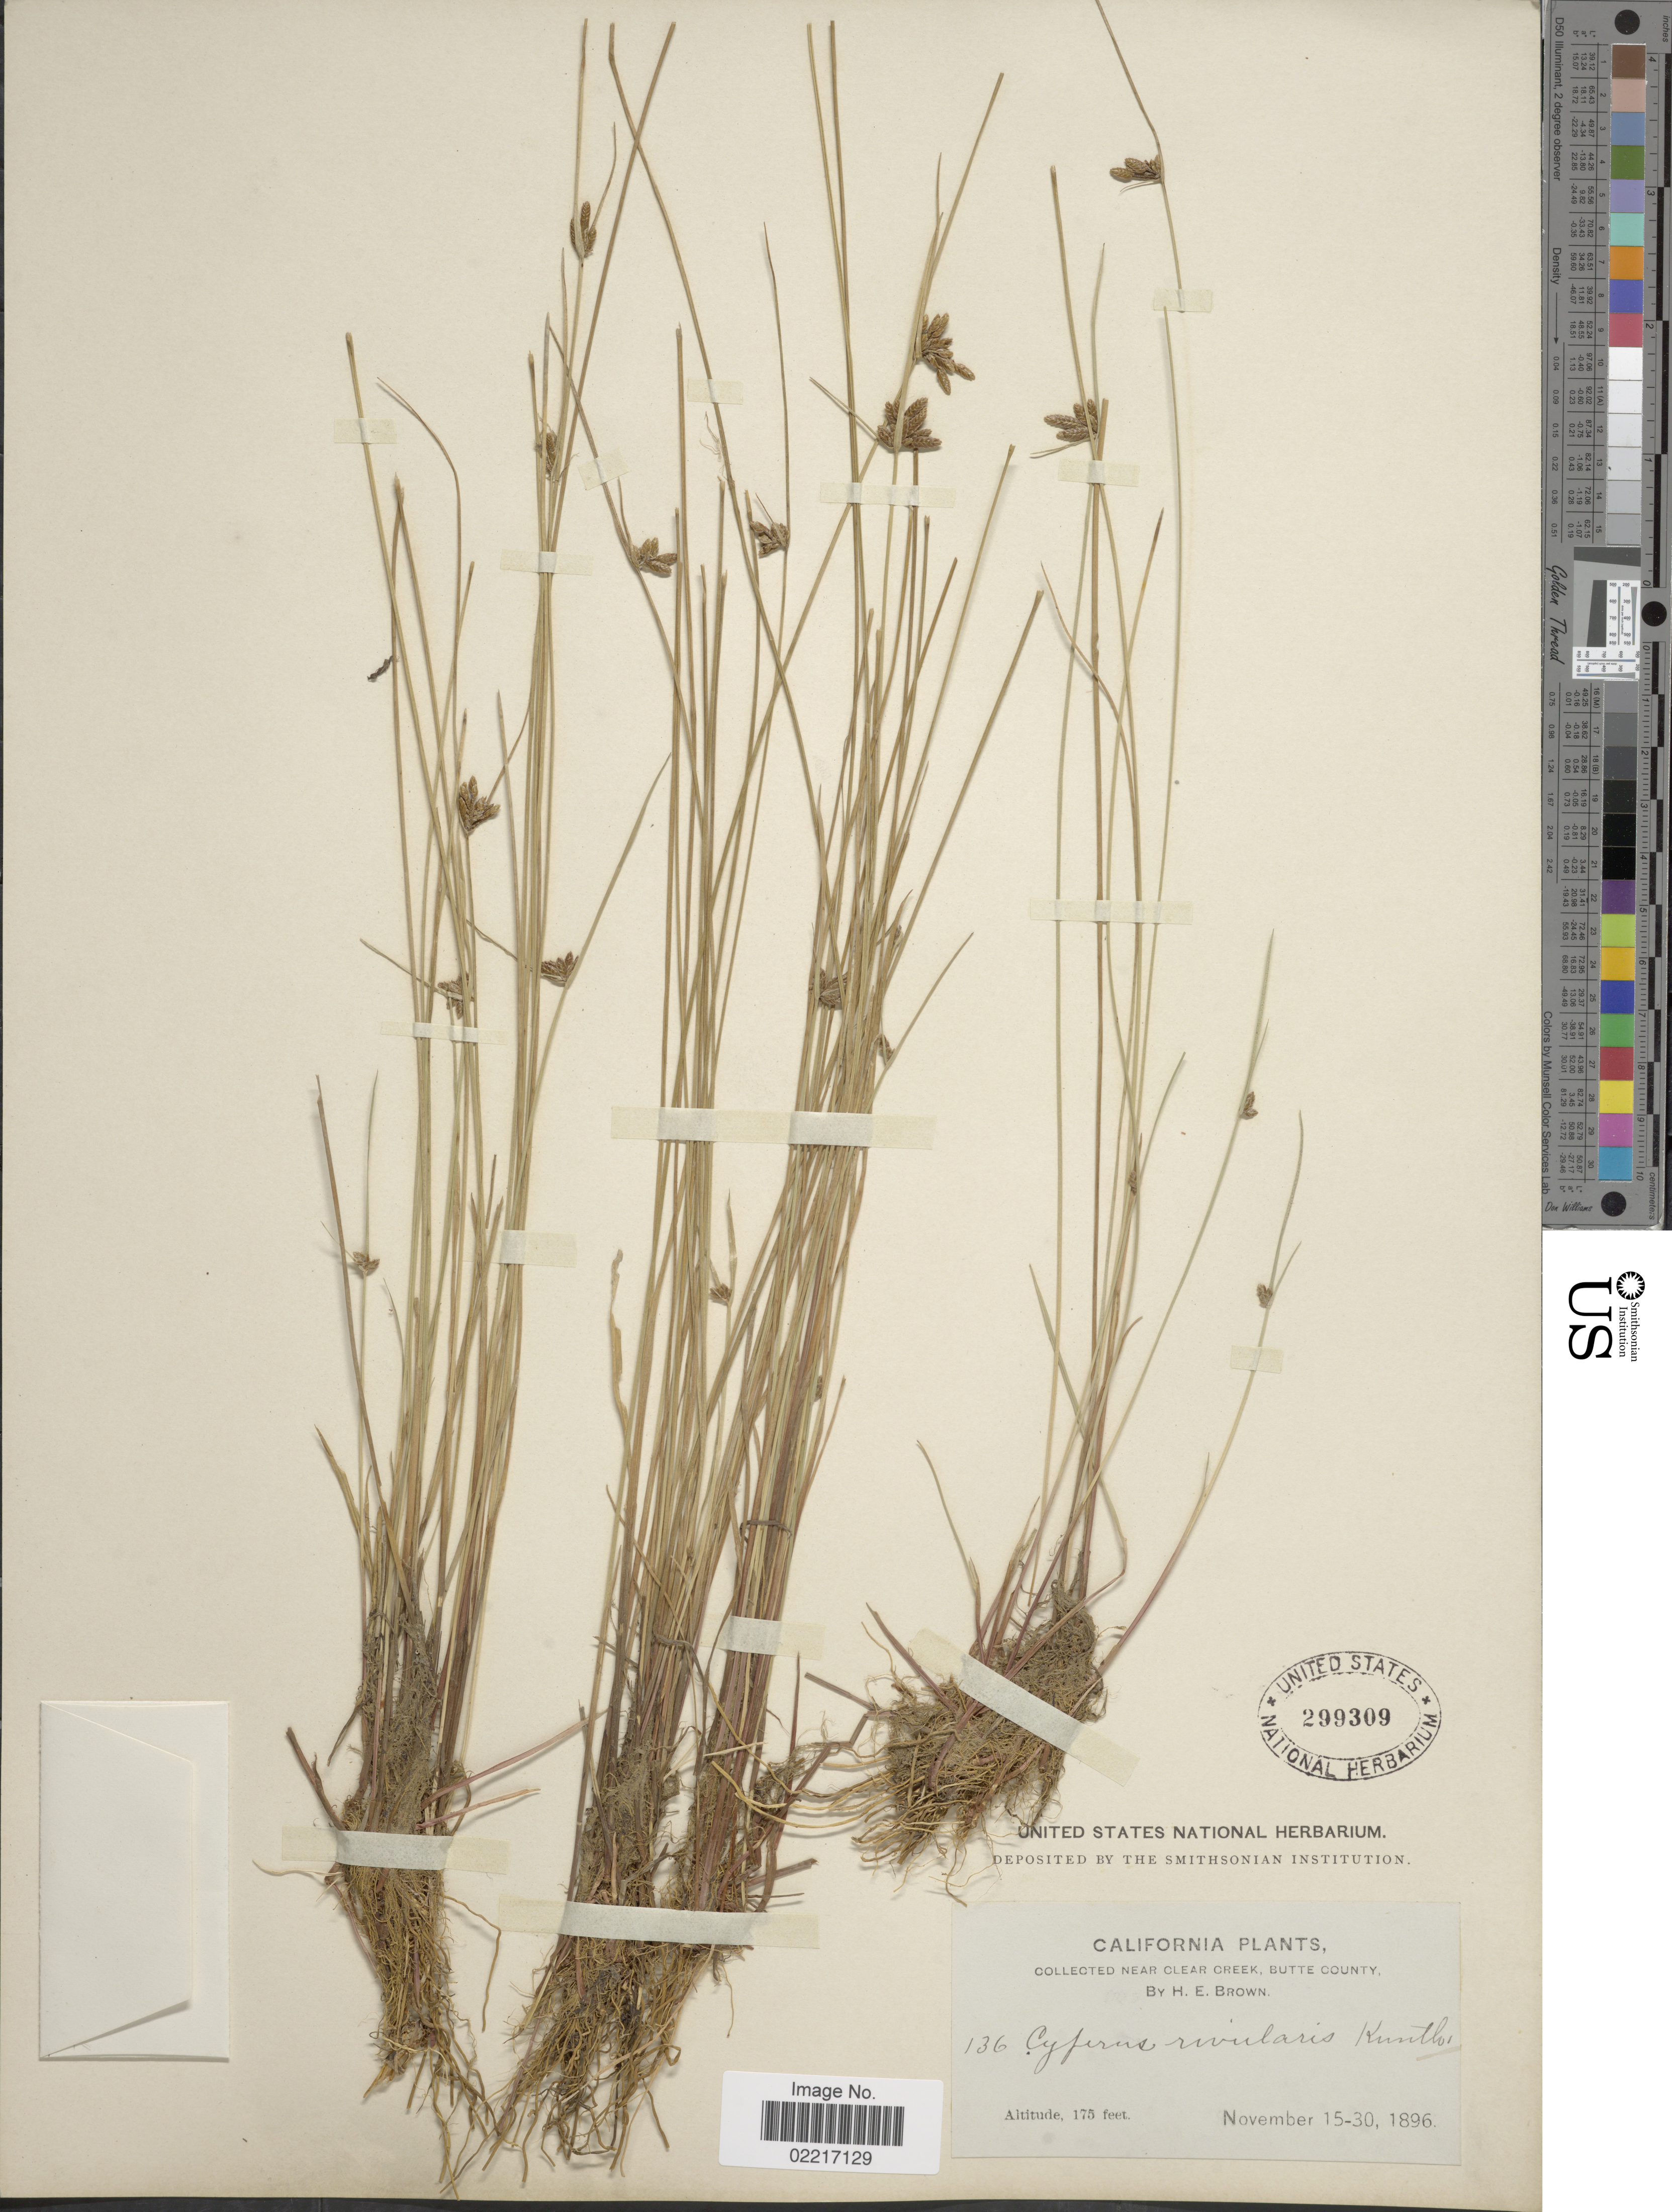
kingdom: Plantae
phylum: Tracheophyta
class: Liliopsida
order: Poales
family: Cyperaceae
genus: Cyperus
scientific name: Cyperus niger var. castaneus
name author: (S. Watson) Kük.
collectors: H. E. Brown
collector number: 136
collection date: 1896-11-15/1896-11-30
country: United States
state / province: California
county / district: Butte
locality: Near Clear Creek, Butte County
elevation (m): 53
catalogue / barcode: US 299309